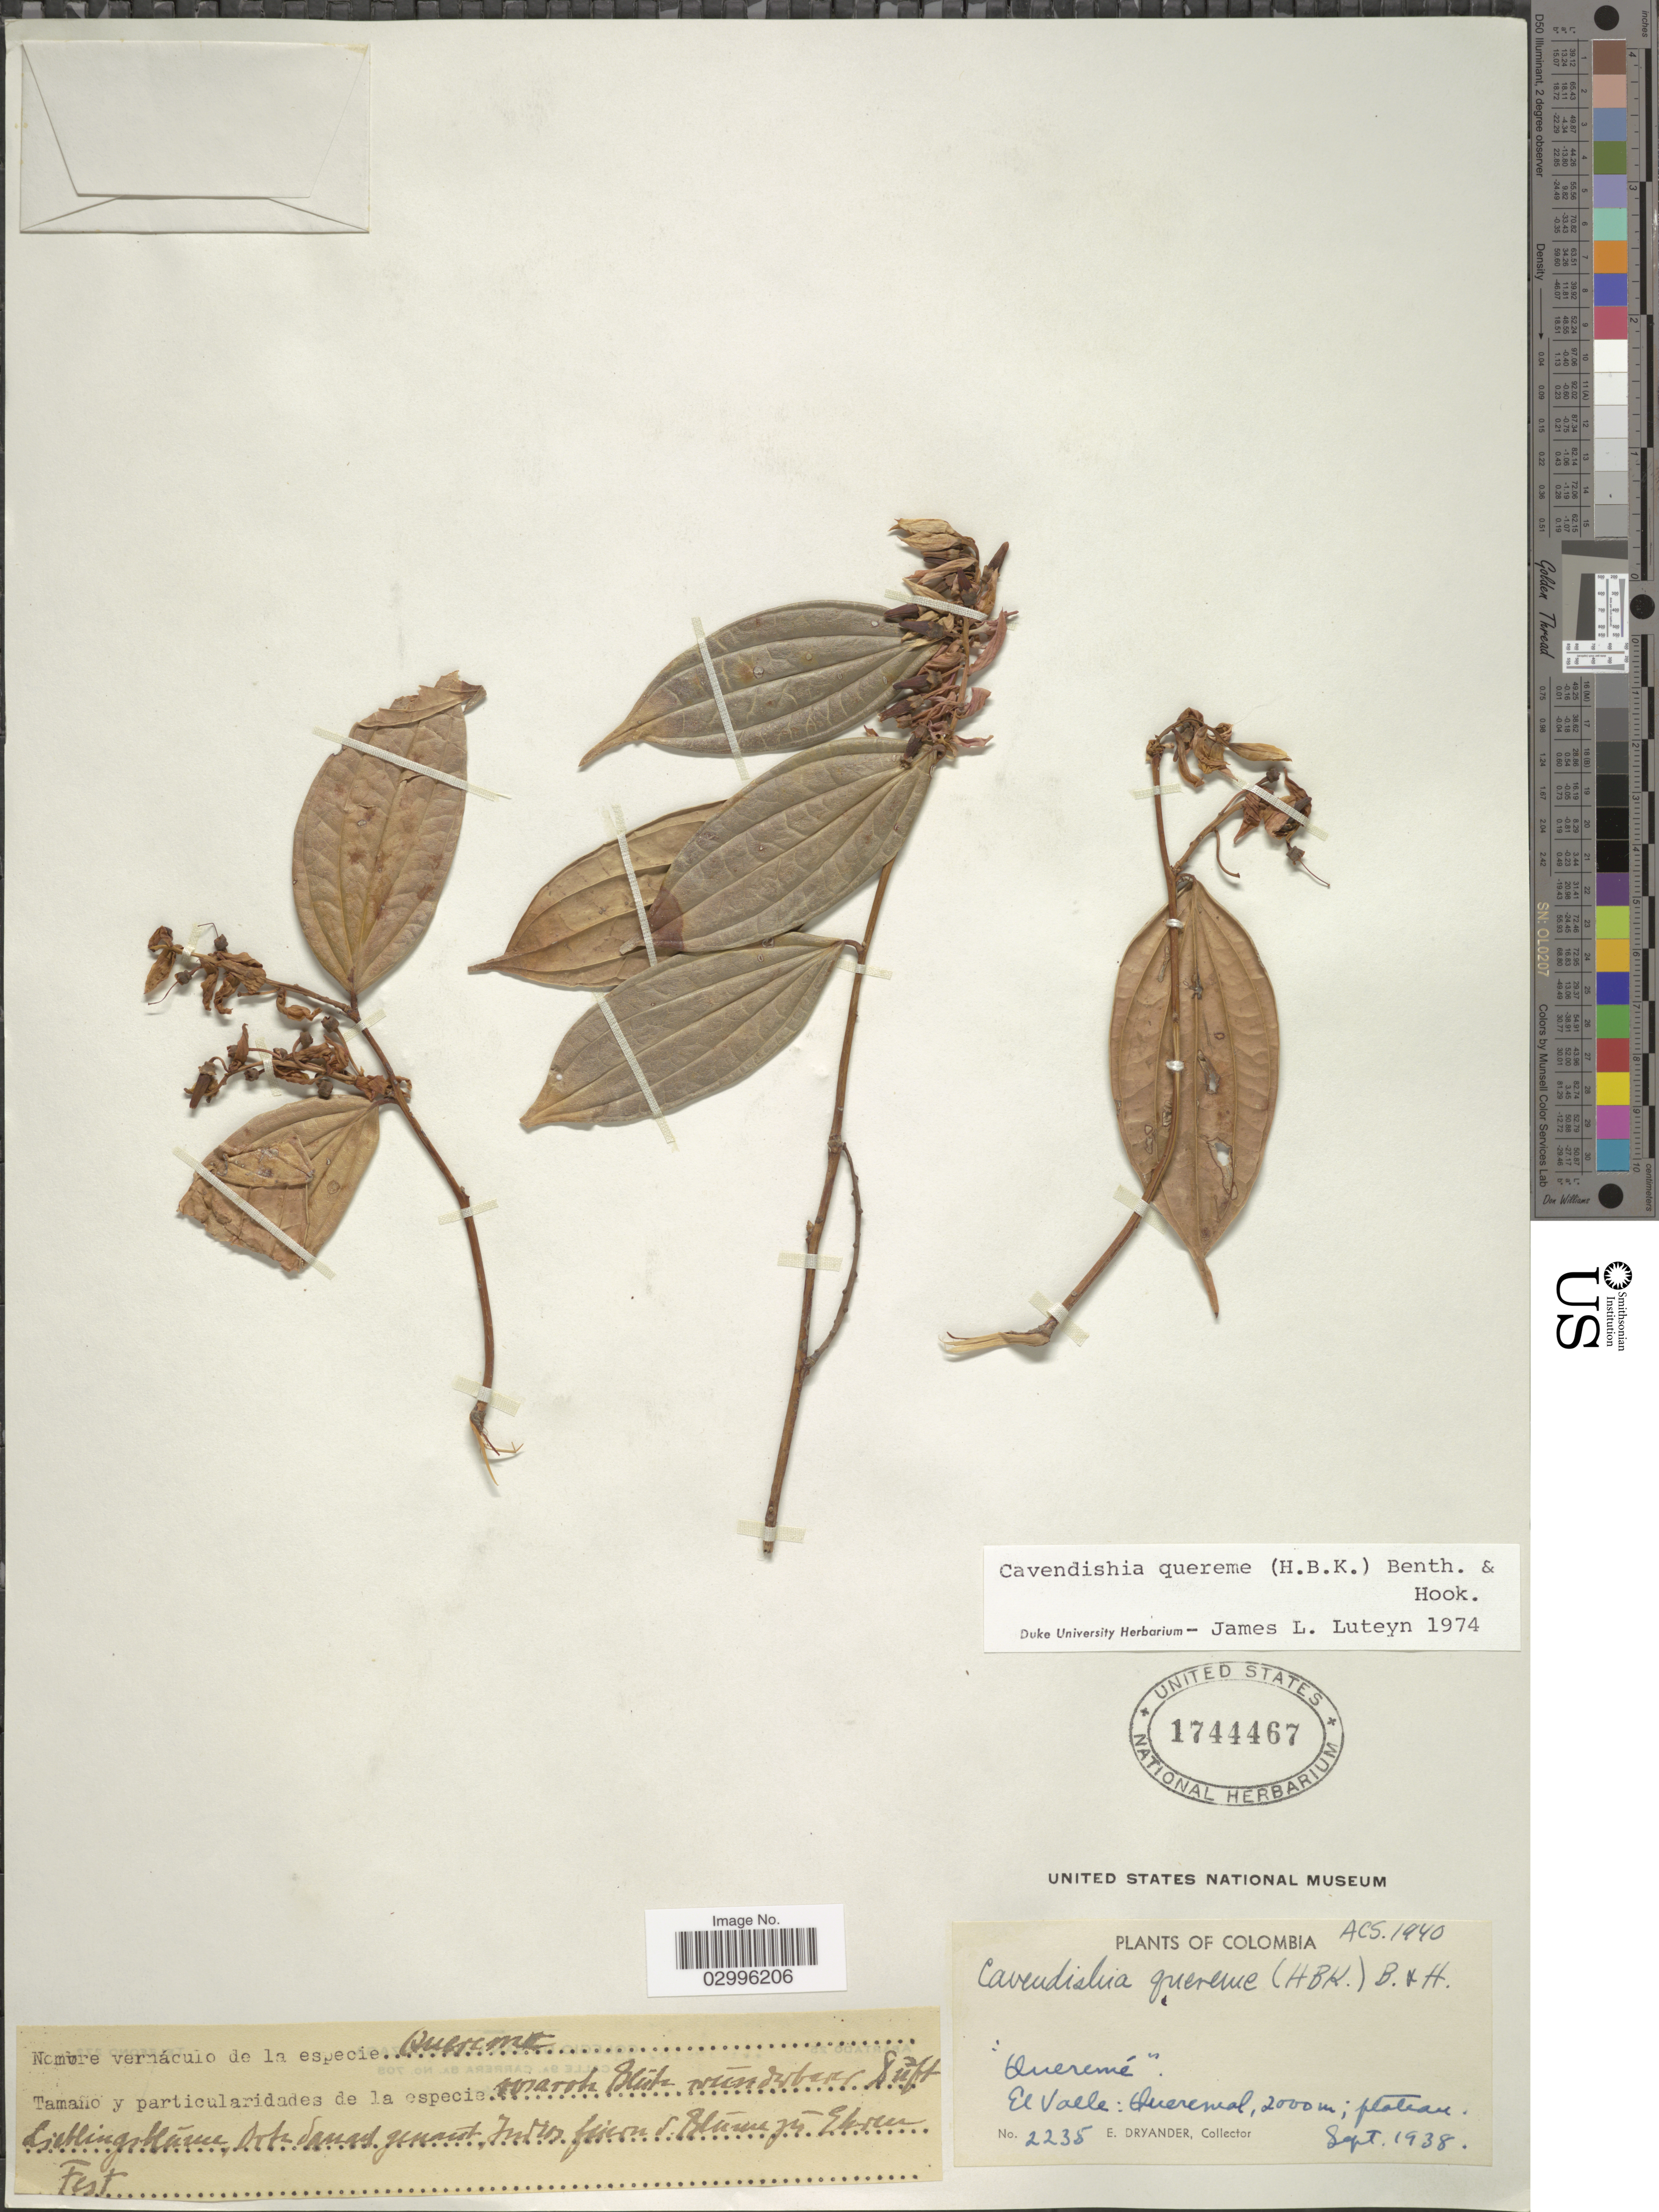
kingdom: Plantae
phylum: Tracheophyta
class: Magnoliopsida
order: Ericales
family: Ericaceae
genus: Cavendishia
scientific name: Cavendishia quereme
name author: (Kunth) Benth. & Hook. f.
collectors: E. Dryander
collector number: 2235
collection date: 1938-09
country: Colombia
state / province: Valle del Cauca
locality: Quereme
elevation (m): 2000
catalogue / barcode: US 1744467